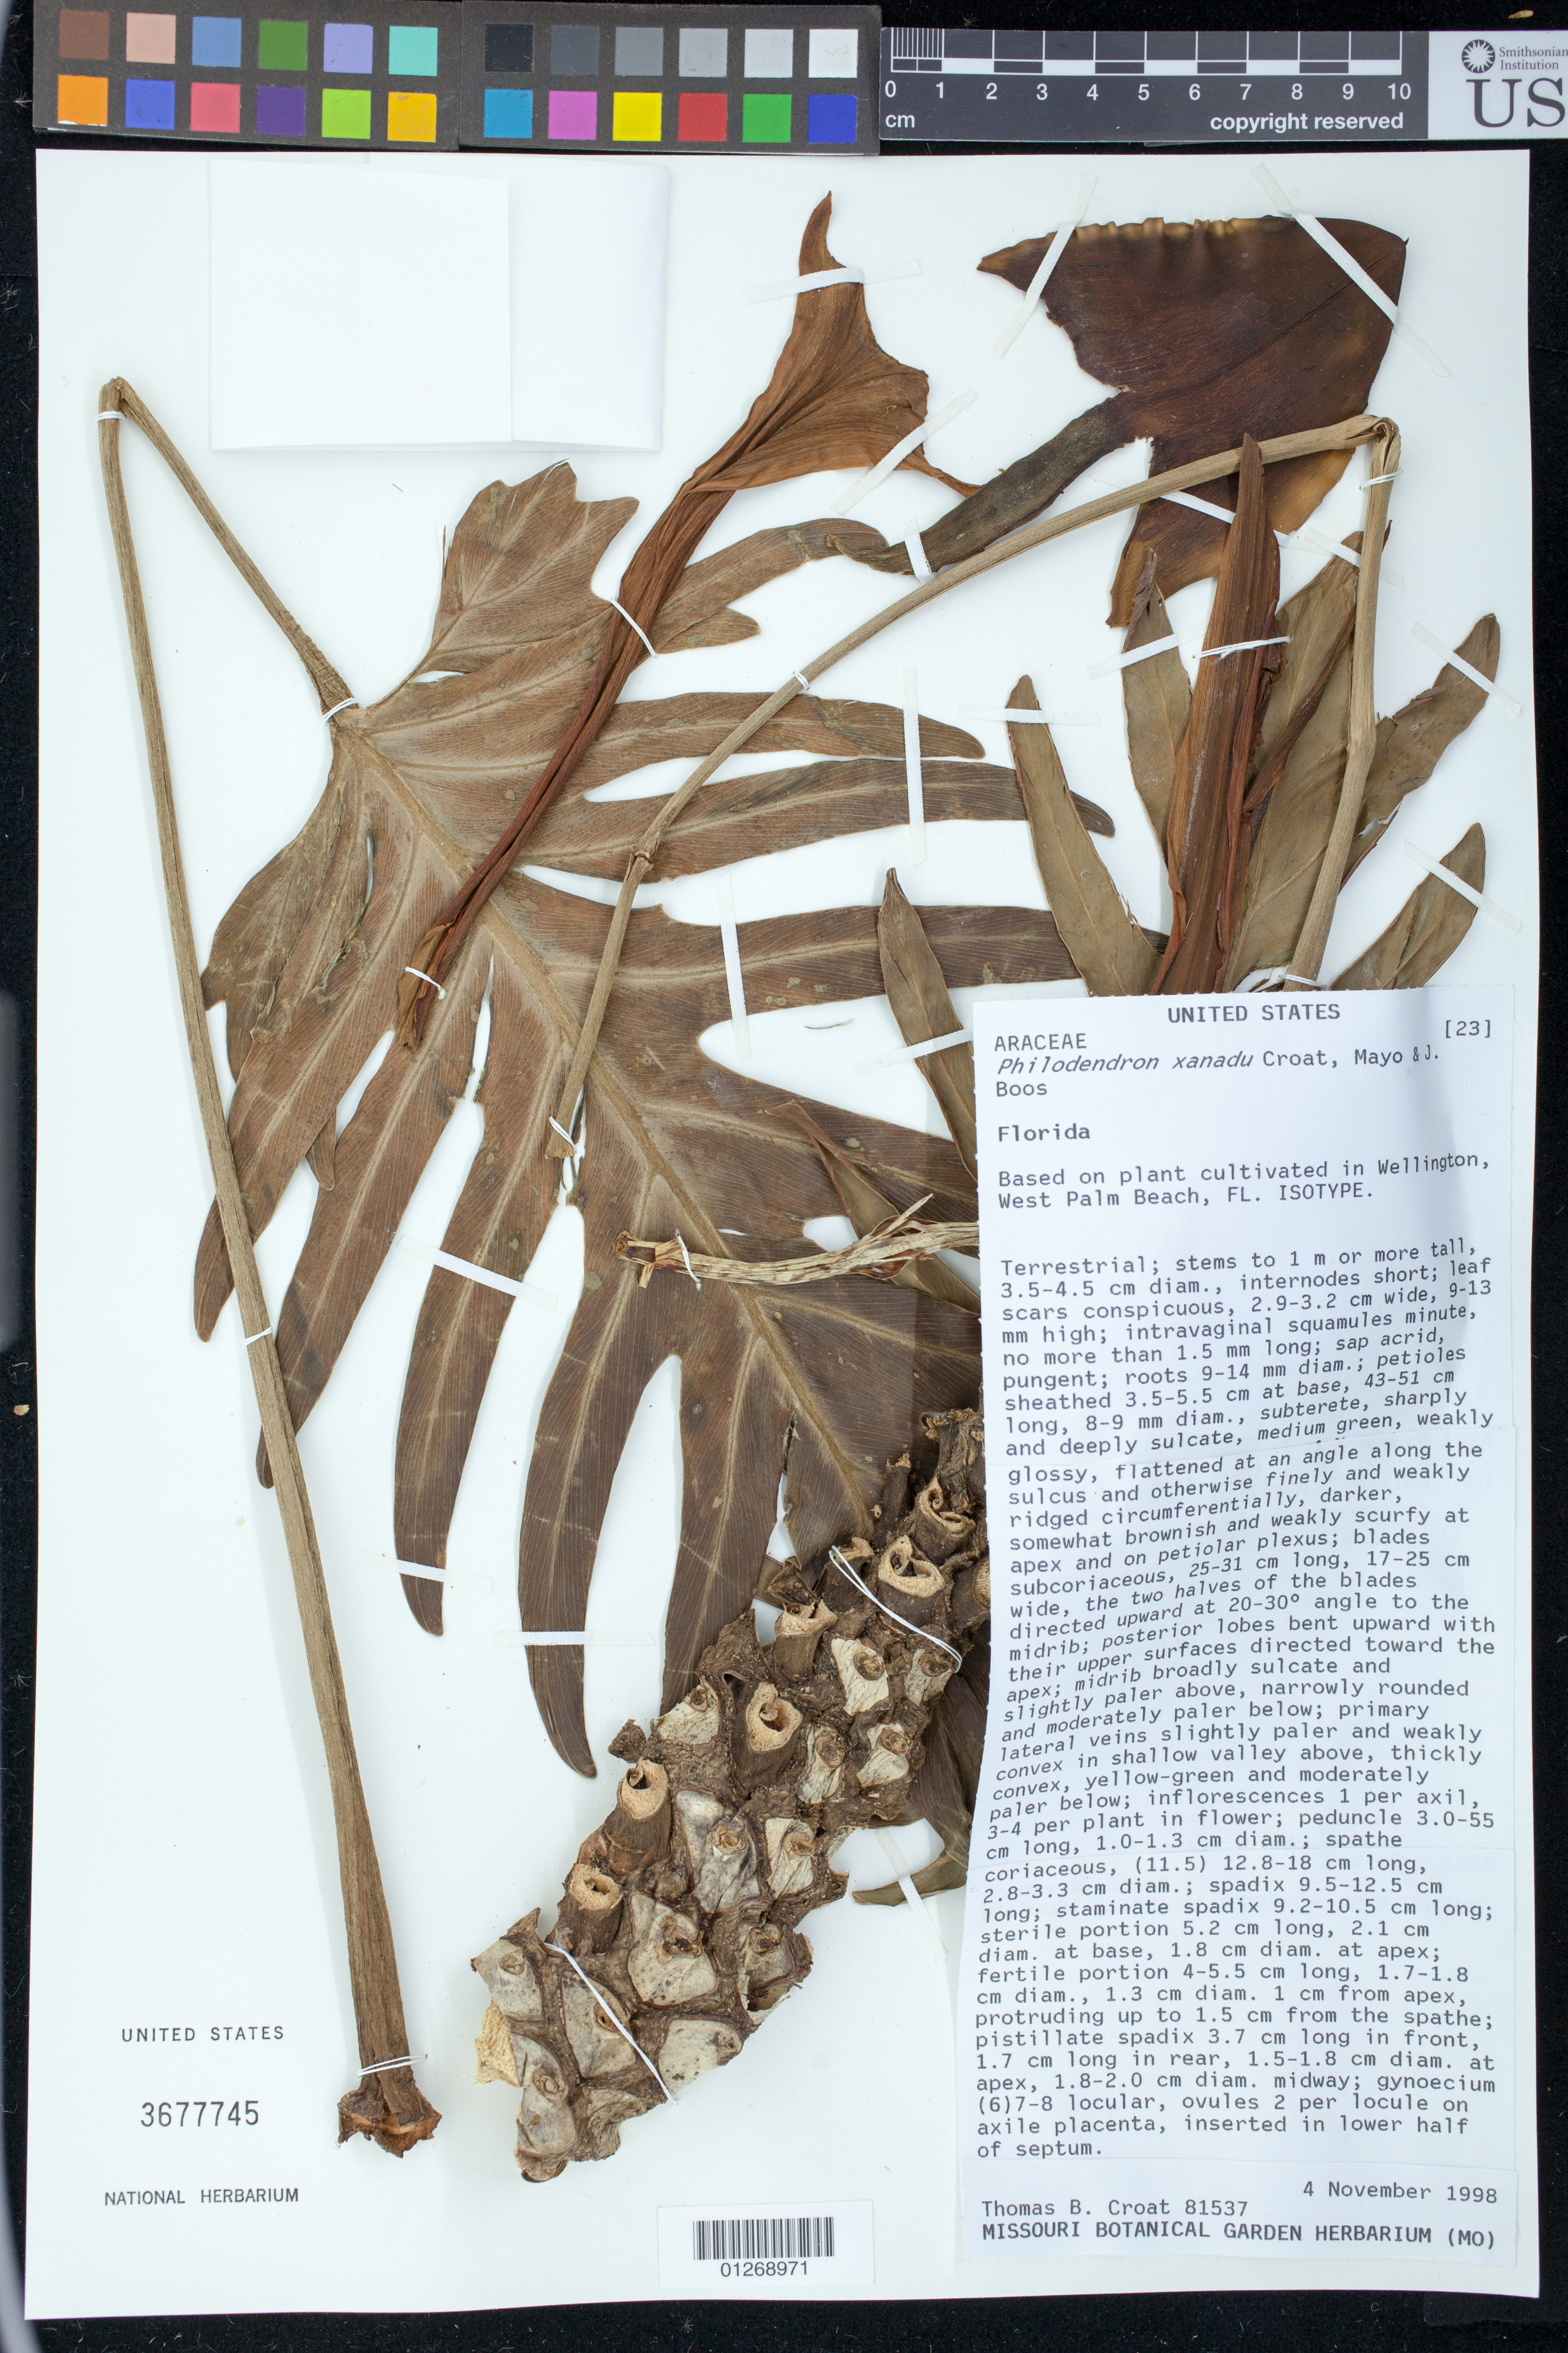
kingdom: Plantae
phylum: Tracheophyta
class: Liliopsida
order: Alismatales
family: Araceae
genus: Philodendron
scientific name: Philodendron xanadu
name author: Croat et al.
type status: Isotype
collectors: T. B. Croat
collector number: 81537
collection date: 1998-11-04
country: United States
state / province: Florida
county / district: Palm Beach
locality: Cultivated in Wellington, West Palm Beach, Florida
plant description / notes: Described from cultivated plant, origin apparently unknown. "Based on plant cultivated in Wellington, West Palm Beach, FL"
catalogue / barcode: US 3677745